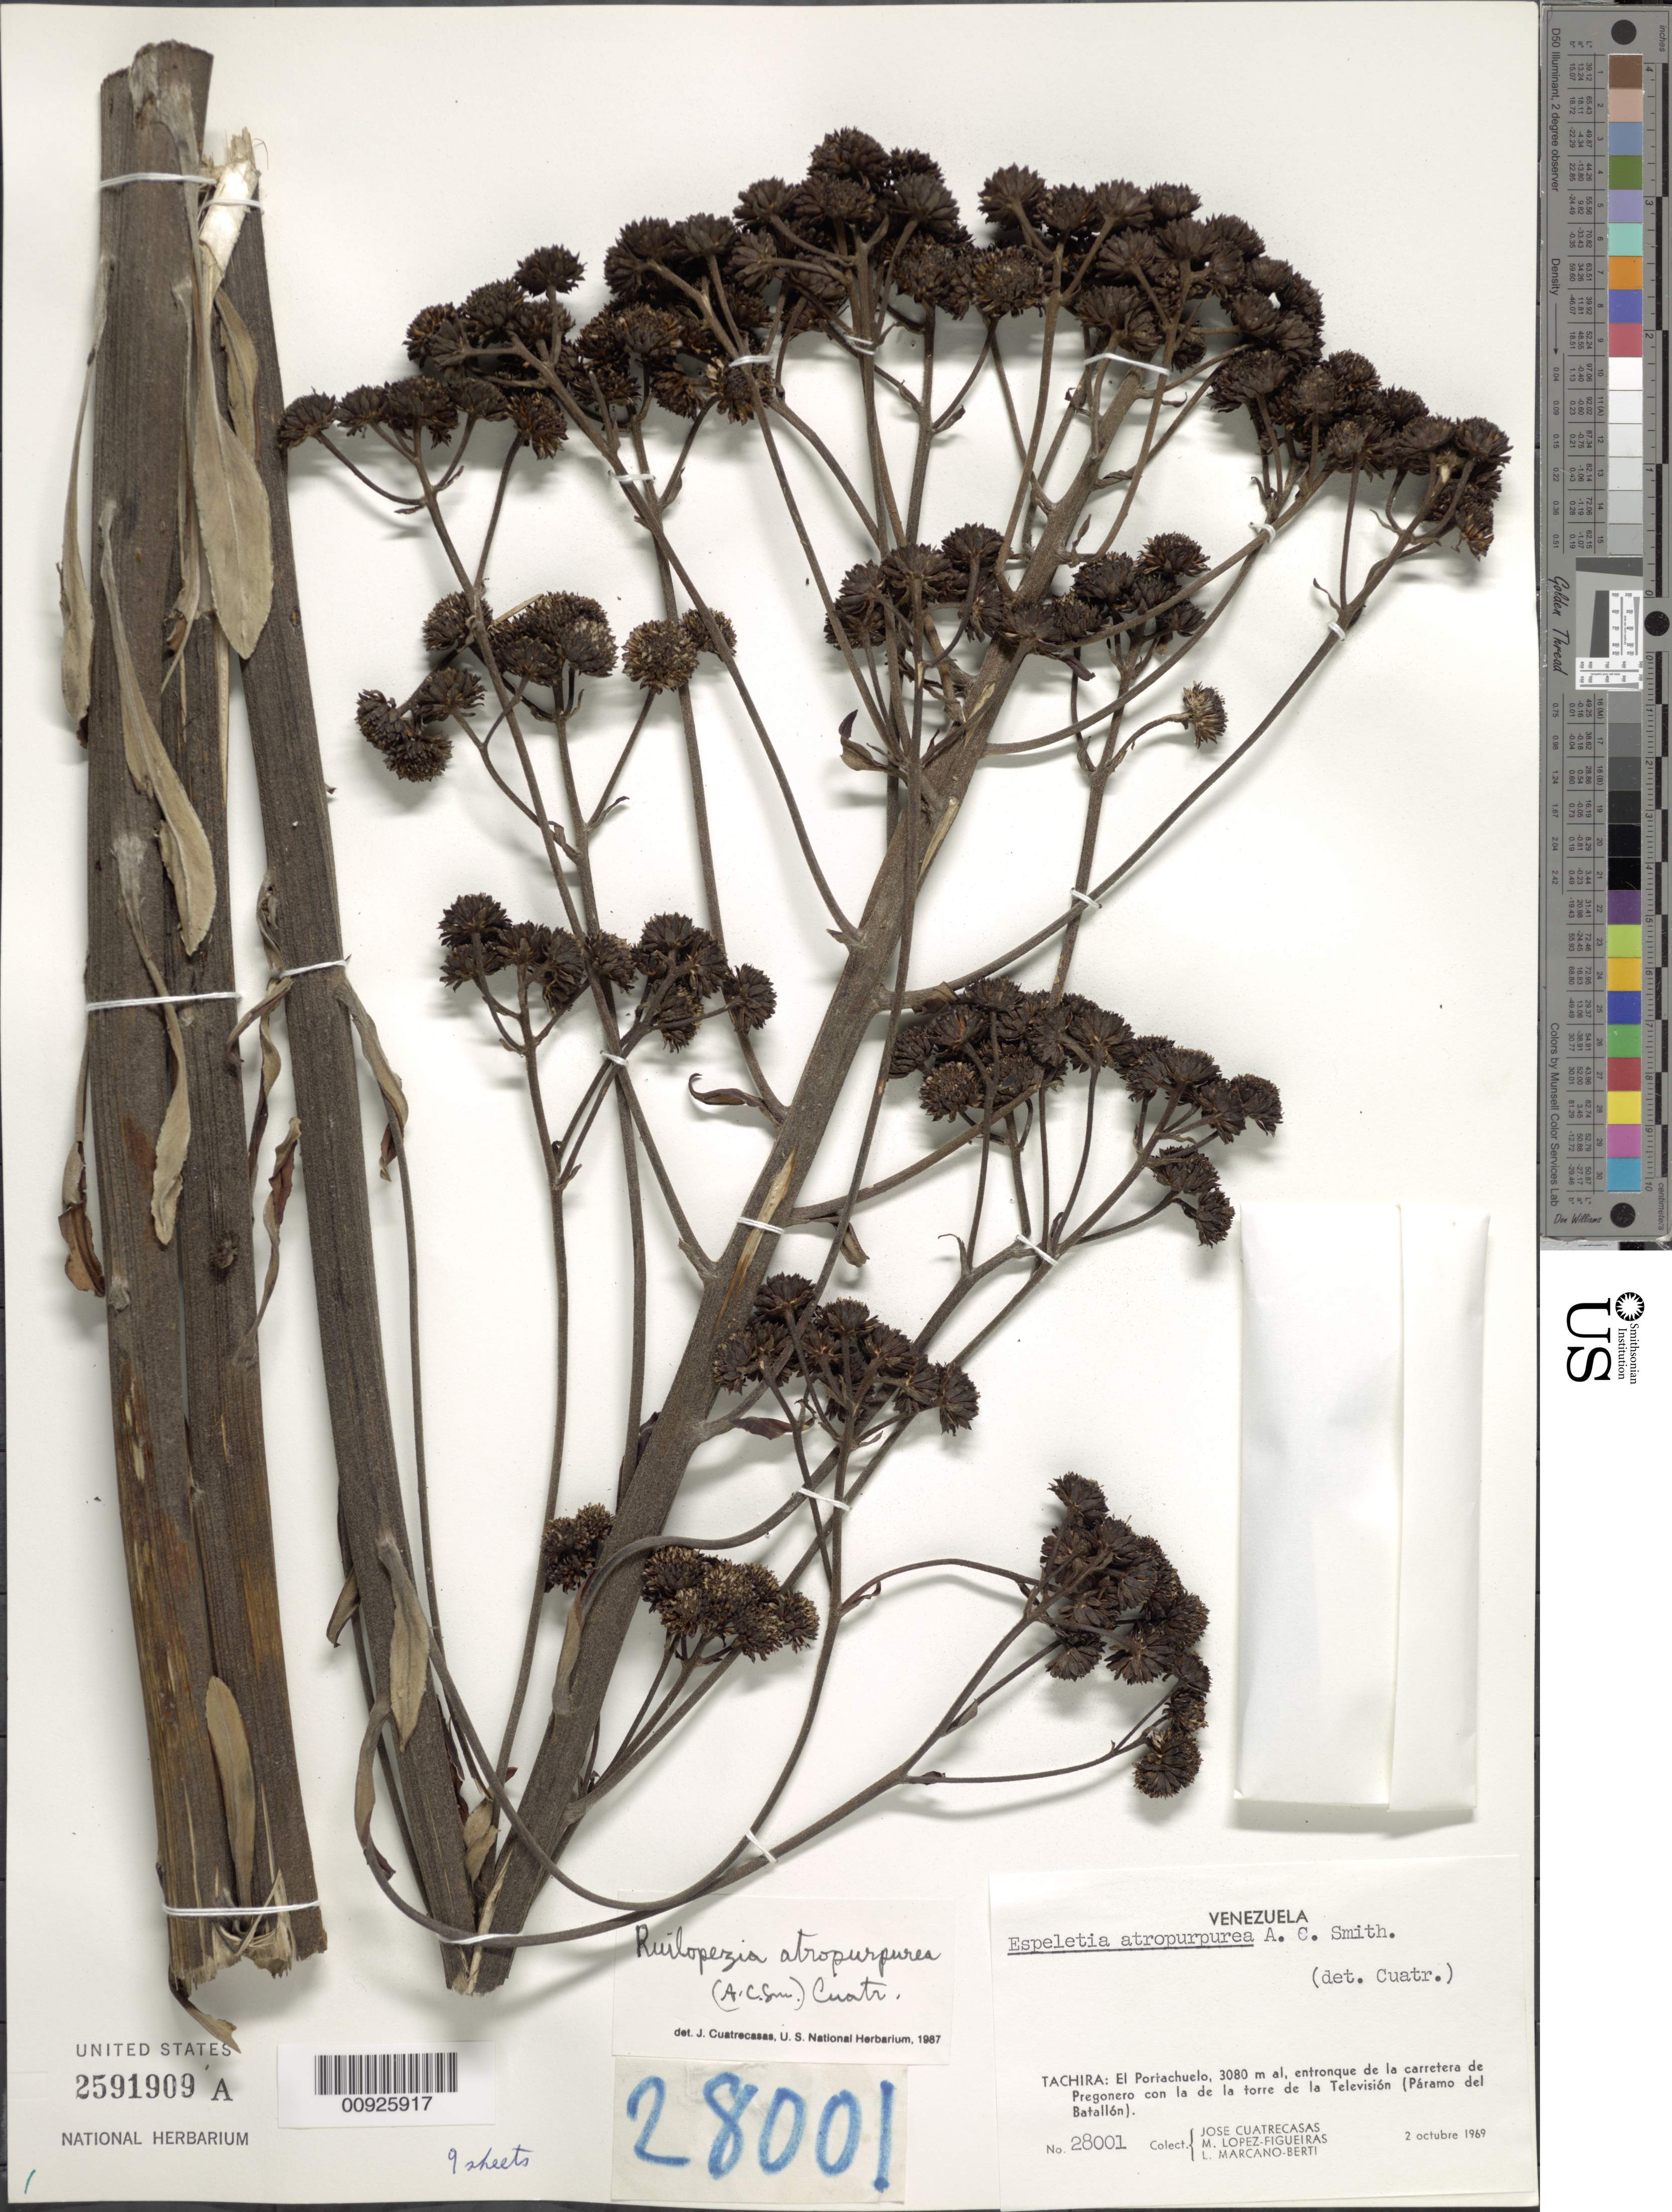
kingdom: Plantae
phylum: Tracheophyta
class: Magnoliopsida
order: Asterales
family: Asteraceae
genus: Ruilopezia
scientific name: Ruilopezia atropurpurea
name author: (A.C. Sm.) Cuatrec.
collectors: J. Cuatrecasas, M. López Figueiras & L. Marcano-Berti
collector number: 28001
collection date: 1969-10-02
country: Venezuela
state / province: Táchira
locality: P. del Batallón. El Portachuelo, entronque de la carretera de Pregonero con la de la Torre de Televisión.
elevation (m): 3080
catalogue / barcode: US 2591909A